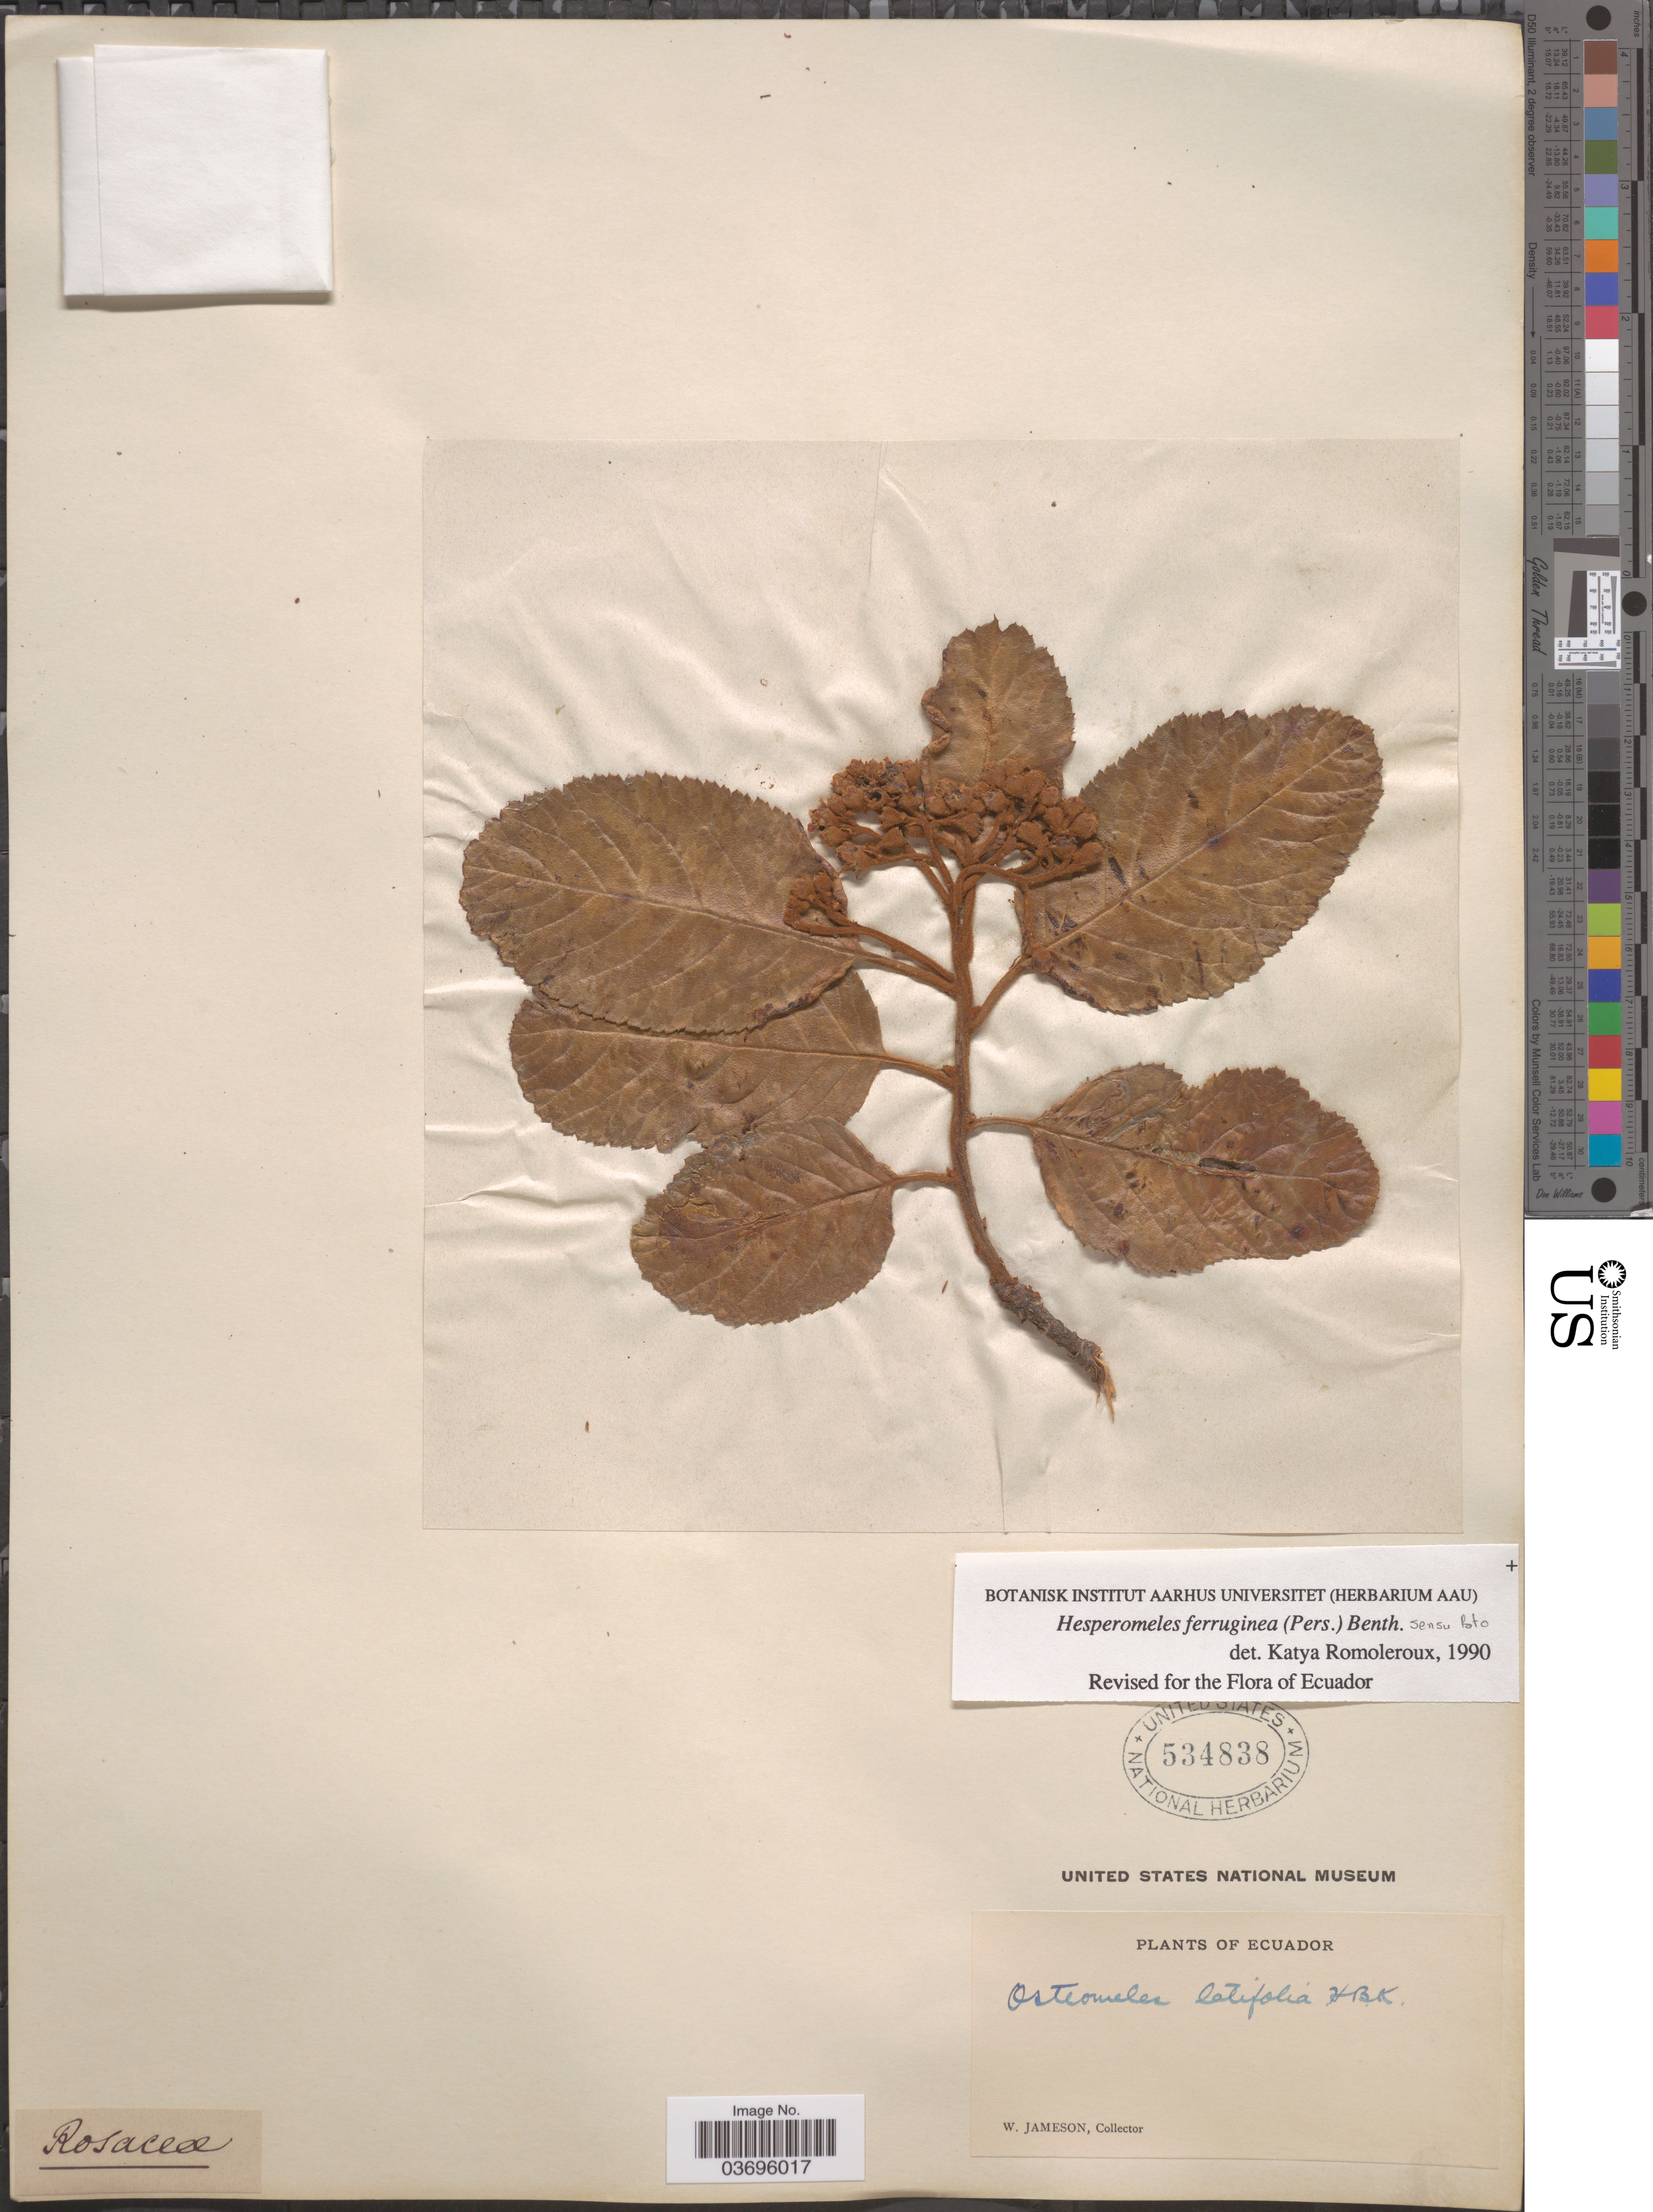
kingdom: Plantae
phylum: Tracheophyta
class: Magnoliopsida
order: Rosales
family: Rosaceae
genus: Hesperomeles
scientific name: Hesperomeles ferruginea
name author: (Juss. ex Pers.) Benth.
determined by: Romoleroux, K.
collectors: W. Jameson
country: Ecuador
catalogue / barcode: US 534838